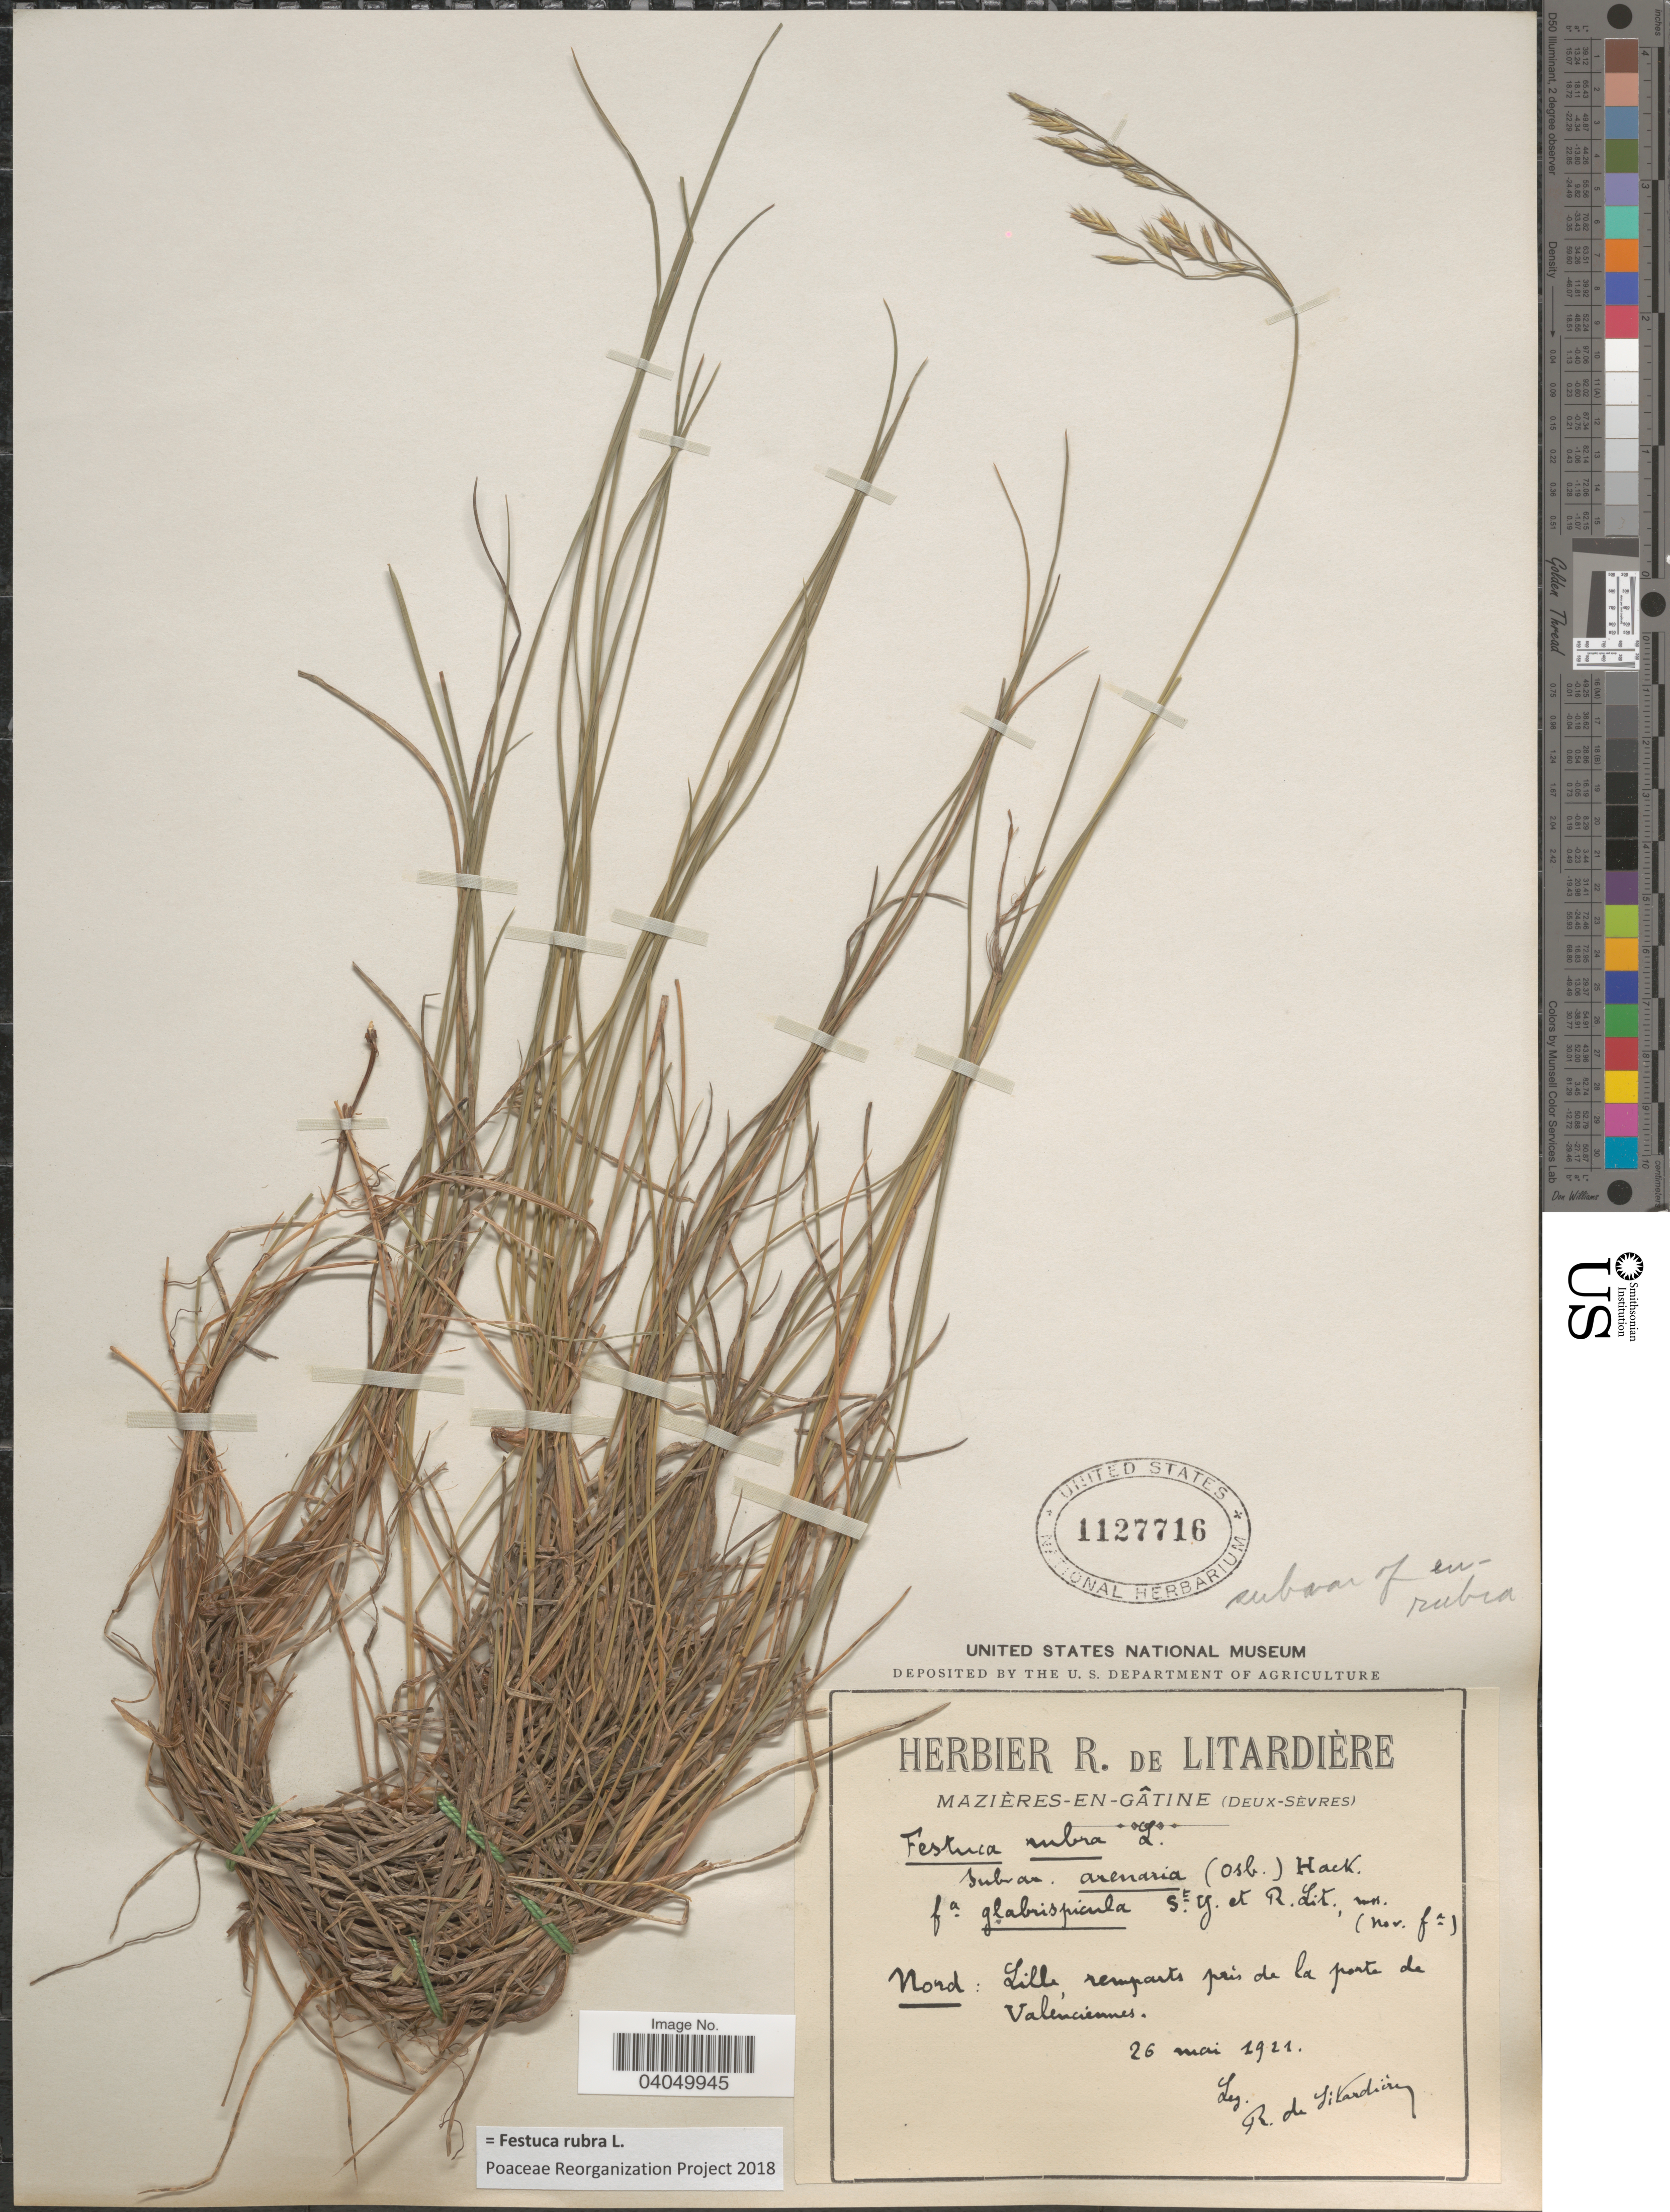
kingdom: Plantae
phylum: Tracheophyta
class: Liliopsida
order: Poales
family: Poaceae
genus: Festuca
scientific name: Festuca rubra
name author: L.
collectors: R. Litardiere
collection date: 1921-05-26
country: France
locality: Mazières-en-Gâtine (Deux-Sèvres). Nord: Lilla remparts près de la porte de Valenciennes.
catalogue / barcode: US 1127716